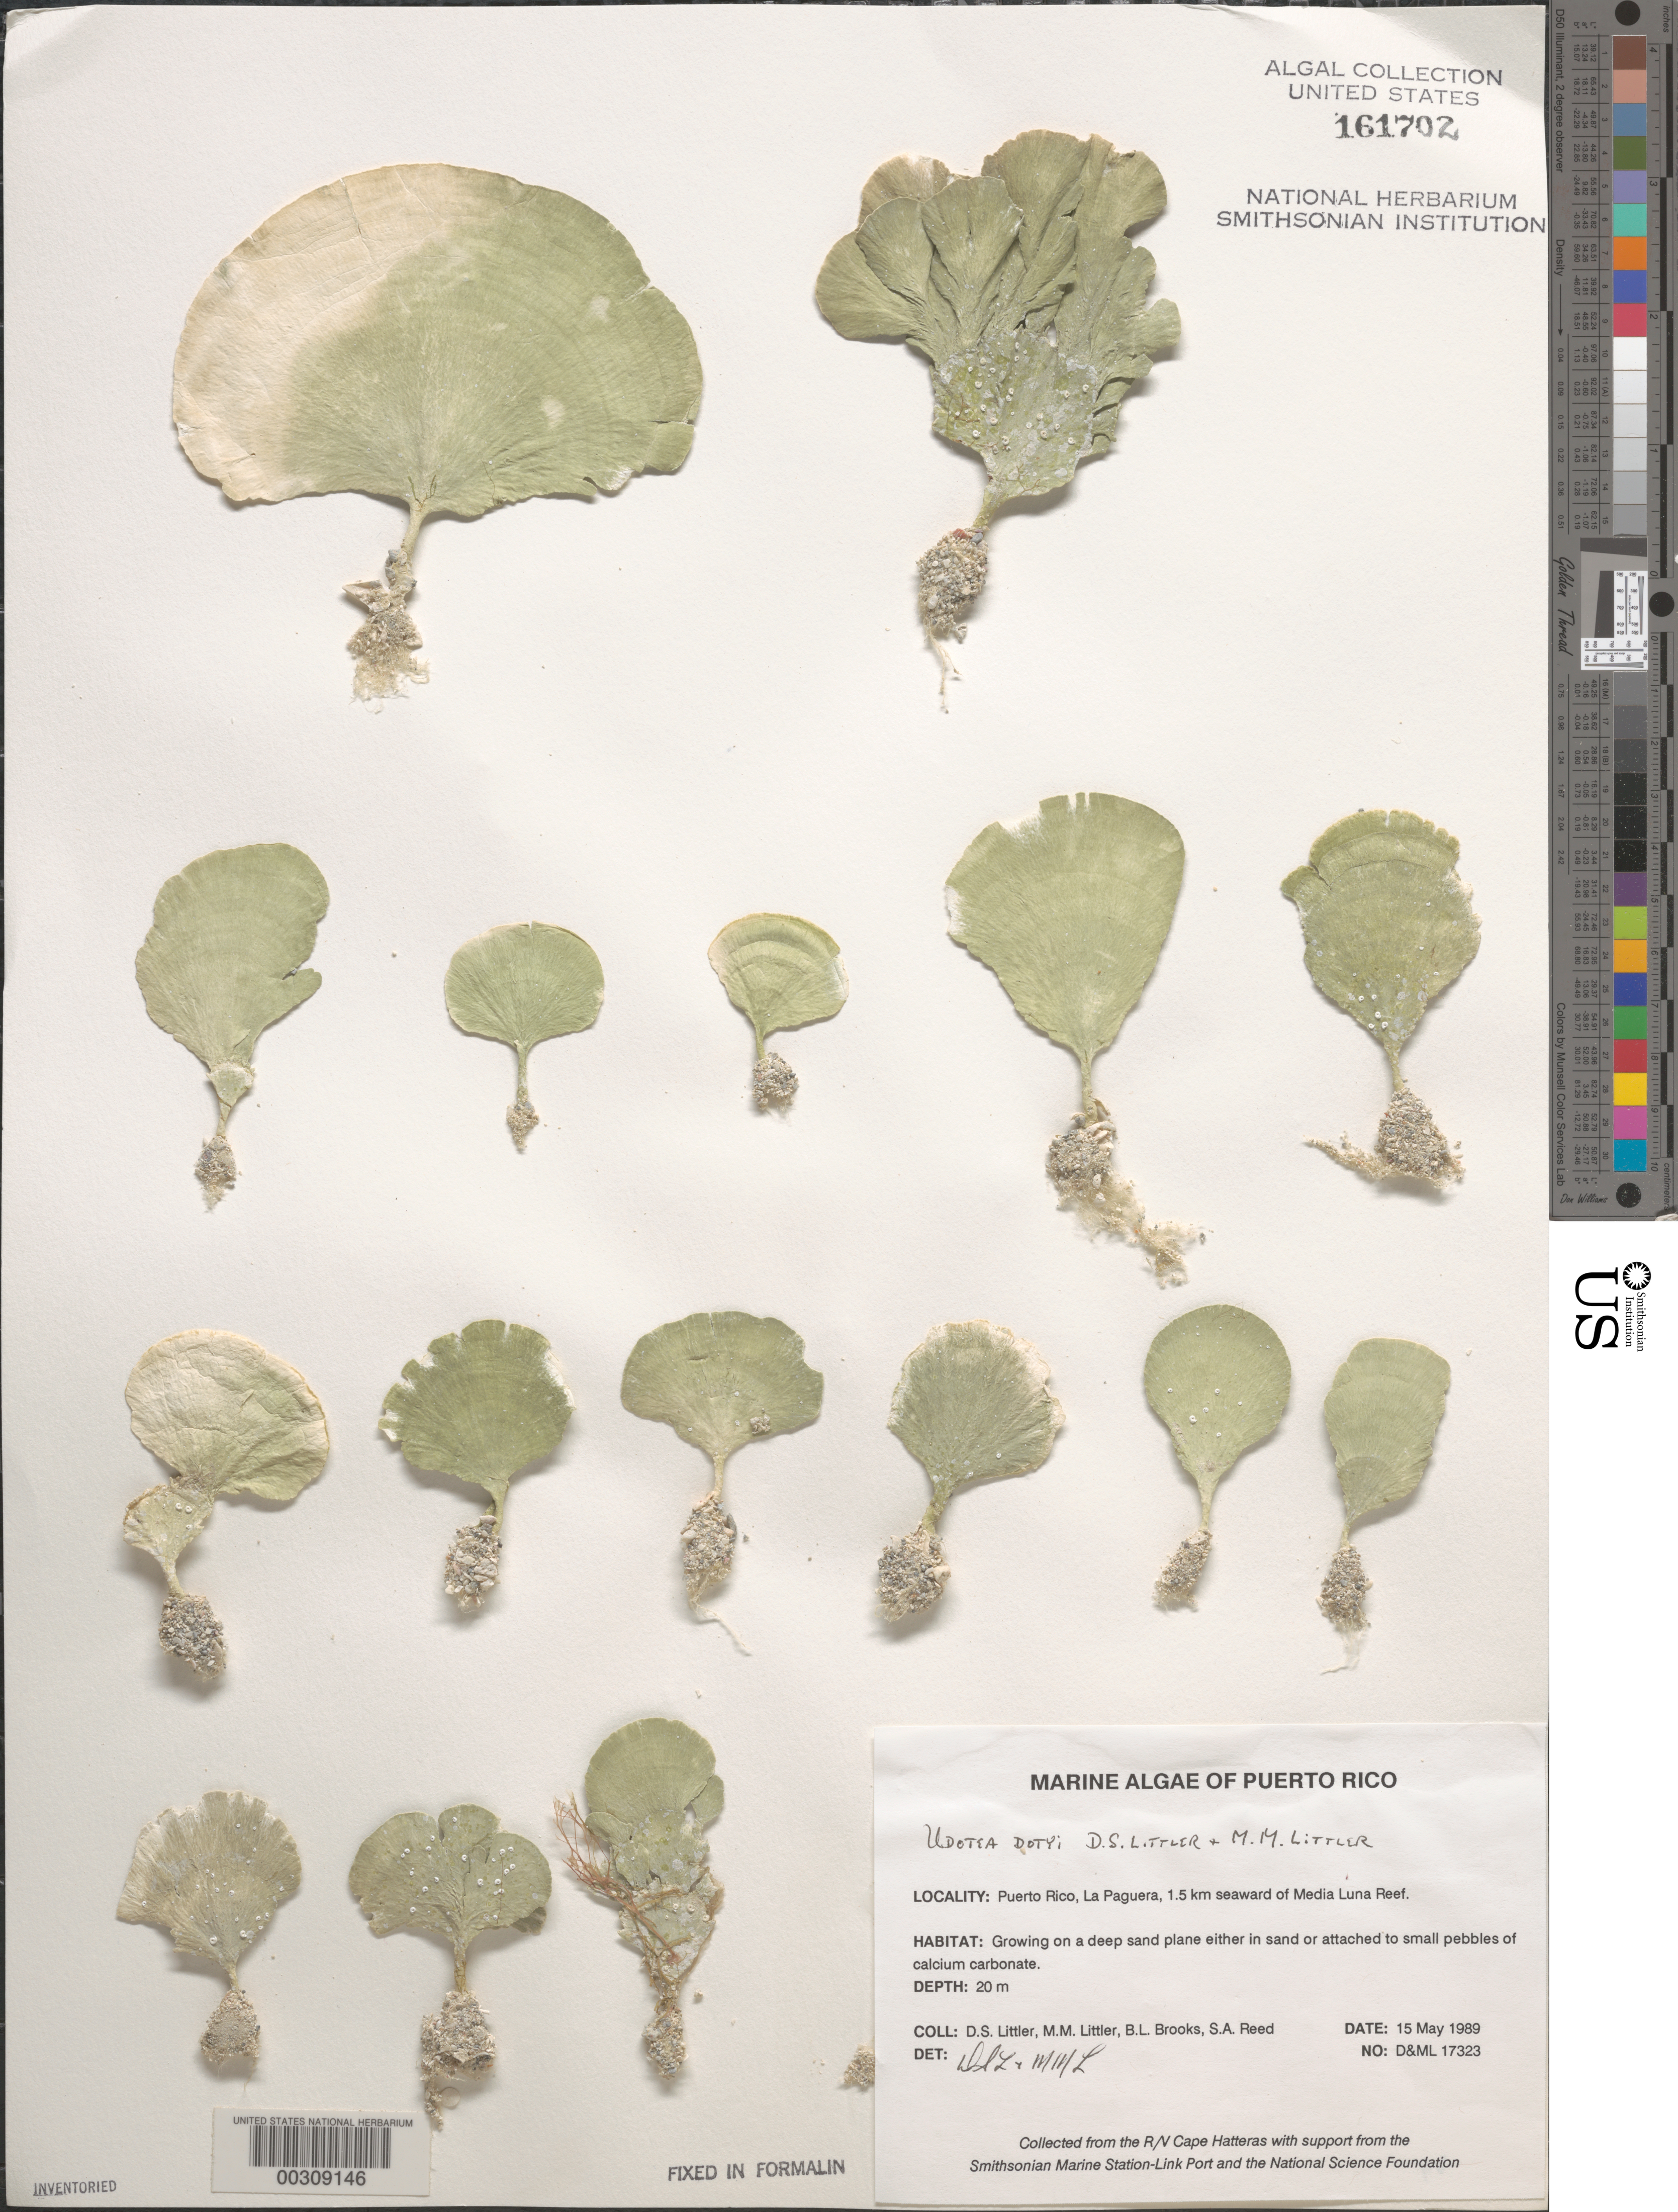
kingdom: Plantae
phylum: Chlorophyta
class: Ulvophyceae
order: Bryopsidales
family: Udoteaceae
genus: Udotea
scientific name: Udotea dotyi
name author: D.S. Littler & Littler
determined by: Littler, D. S.; Littler, M. M.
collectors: D. S. Littler, M. M. Littler, B. Brooks & S. Reed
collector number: D&ML 17323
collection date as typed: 15 May 1989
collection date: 1989-05-15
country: Puerto Rico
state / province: Lajas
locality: La Parguera, 1.5 km seaward of Media Luna Reef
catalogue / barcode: US 161702